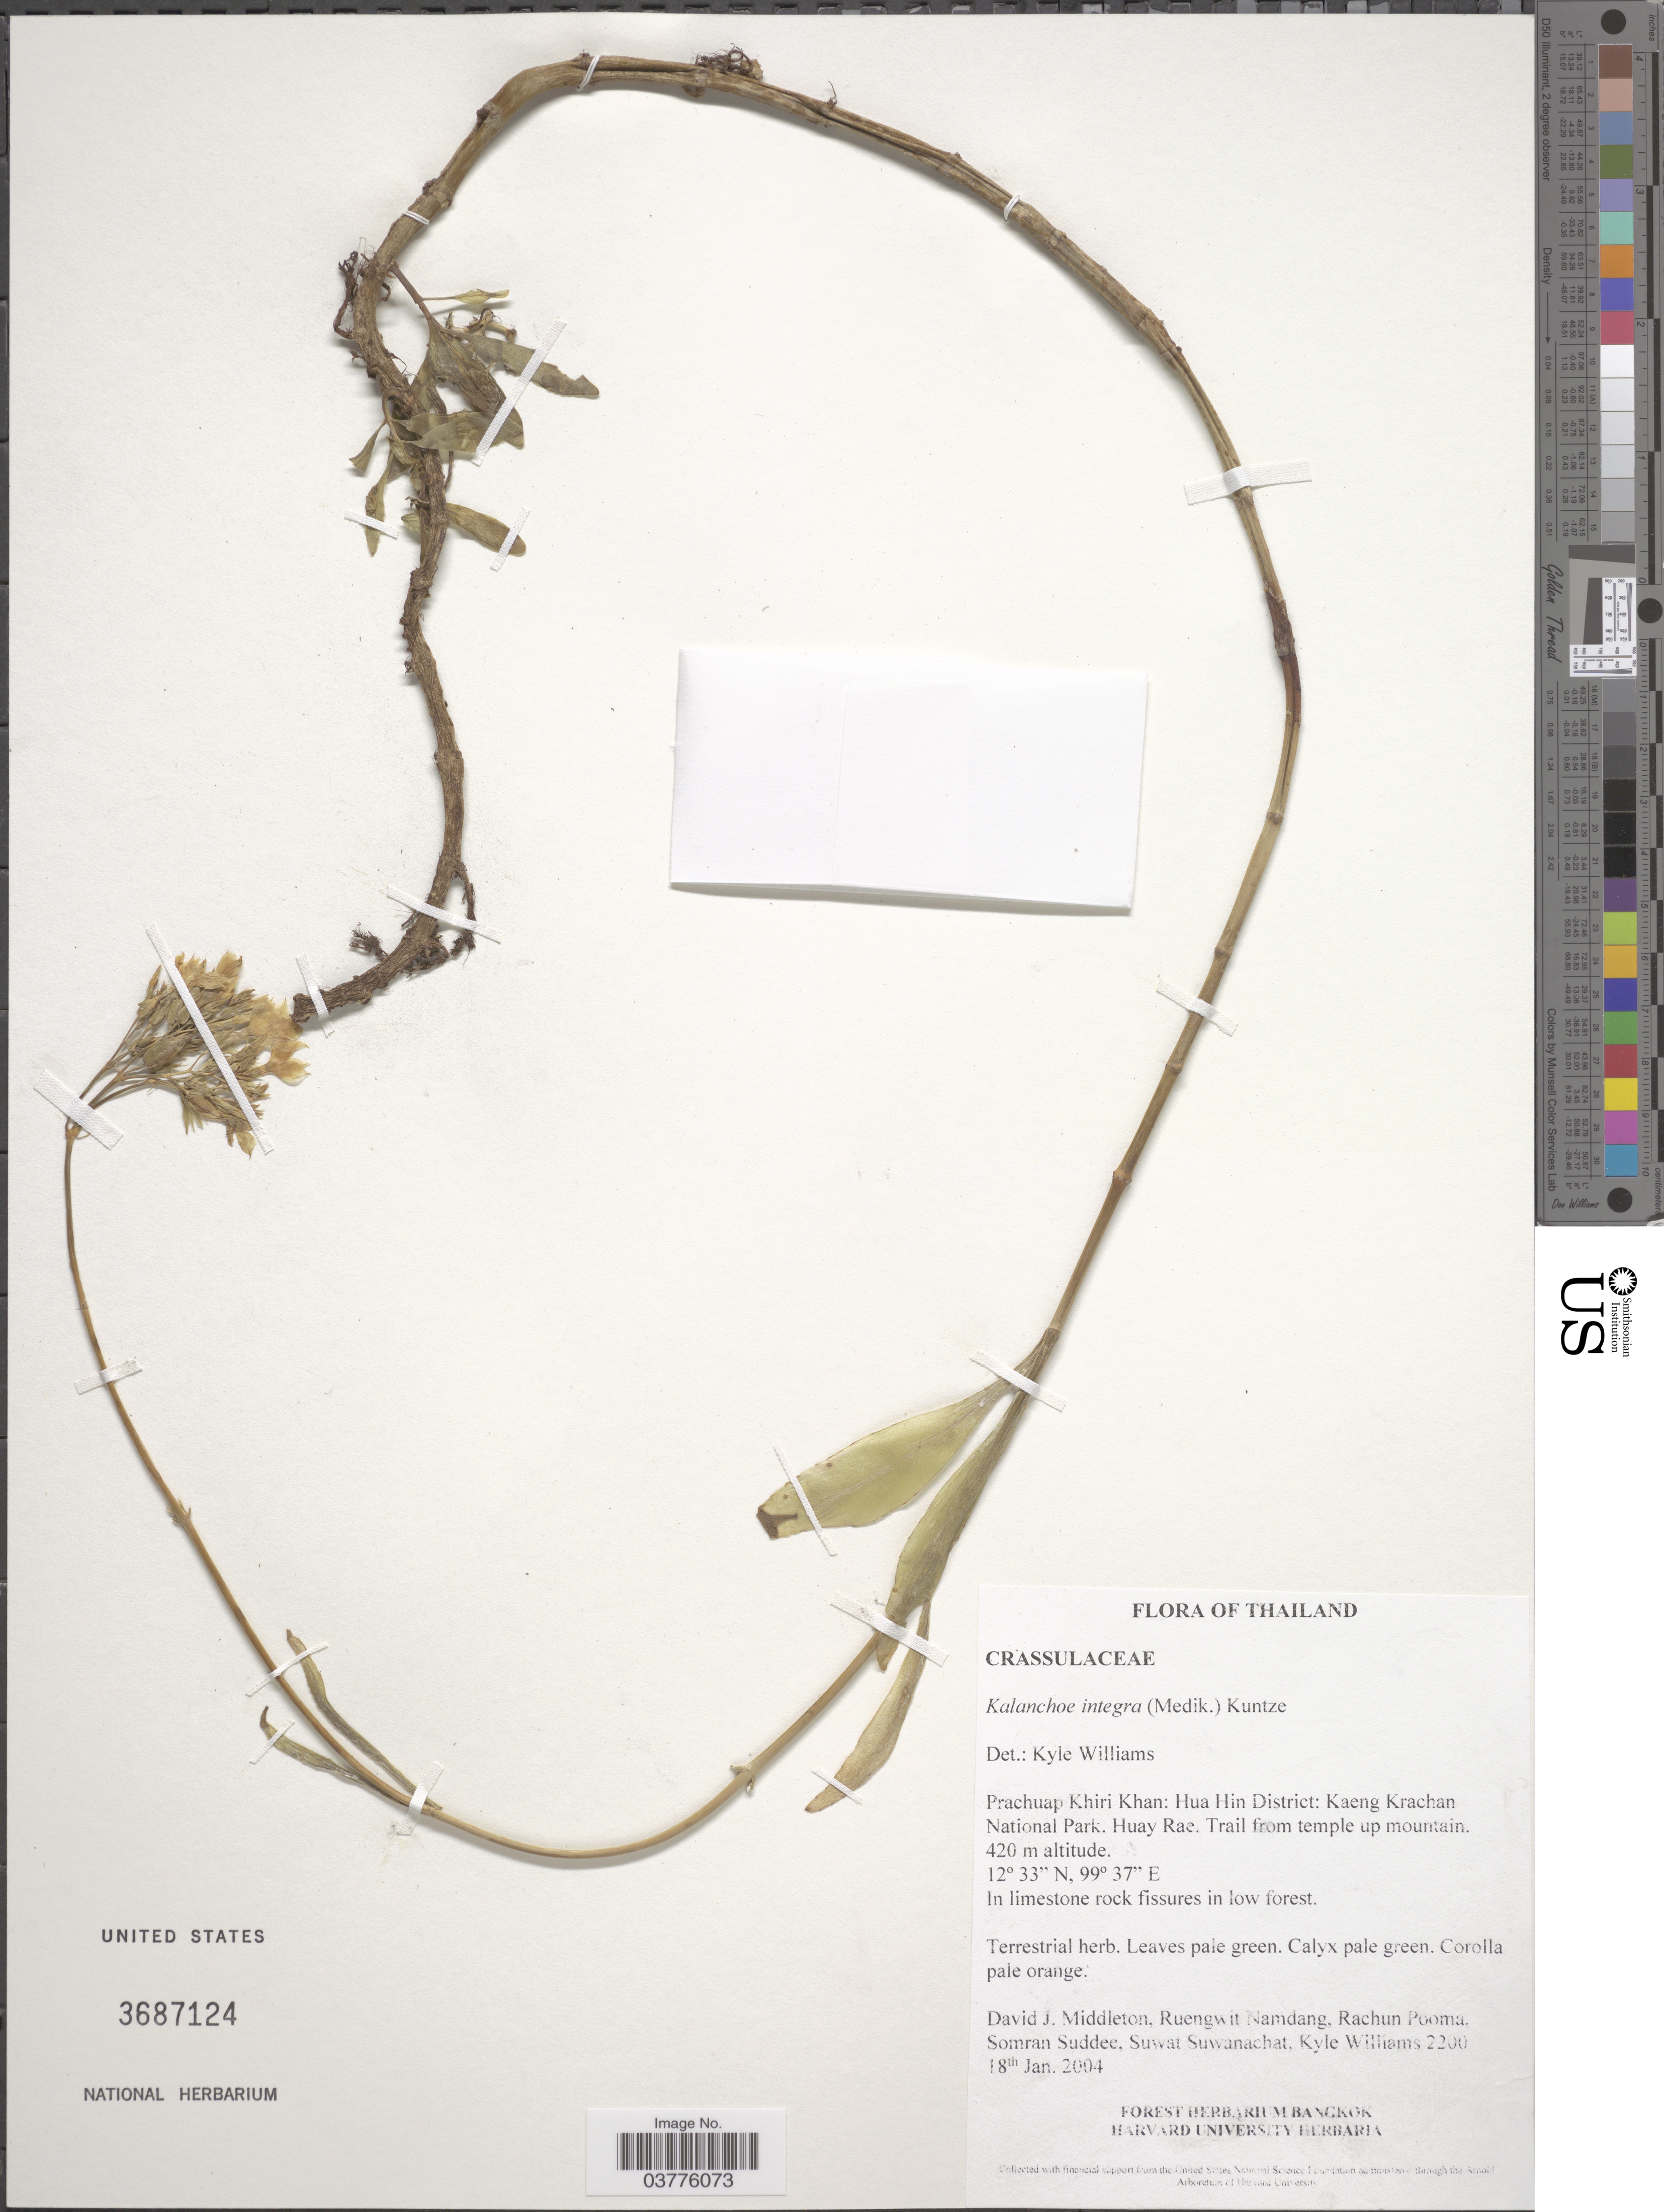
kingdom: Plantae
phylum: Tracheophyta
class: Magnoliopsida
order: Saxifragales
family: Crassulaceae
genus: Kalanchoe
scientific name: Kalanchoe integra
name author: (Medic.) Kuntze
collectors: D. J. Middleton, R. Namdang, R. Pooma, S. Suddee & et al.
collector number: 2200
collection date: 2004-01-18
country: Thailand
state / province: Prachuap Khiri Khan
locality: Hua Hin District: Kaeng Krachan National Park. Huay Rae. Trail from temple up mountain.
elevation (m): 420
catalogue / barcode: US 3687124